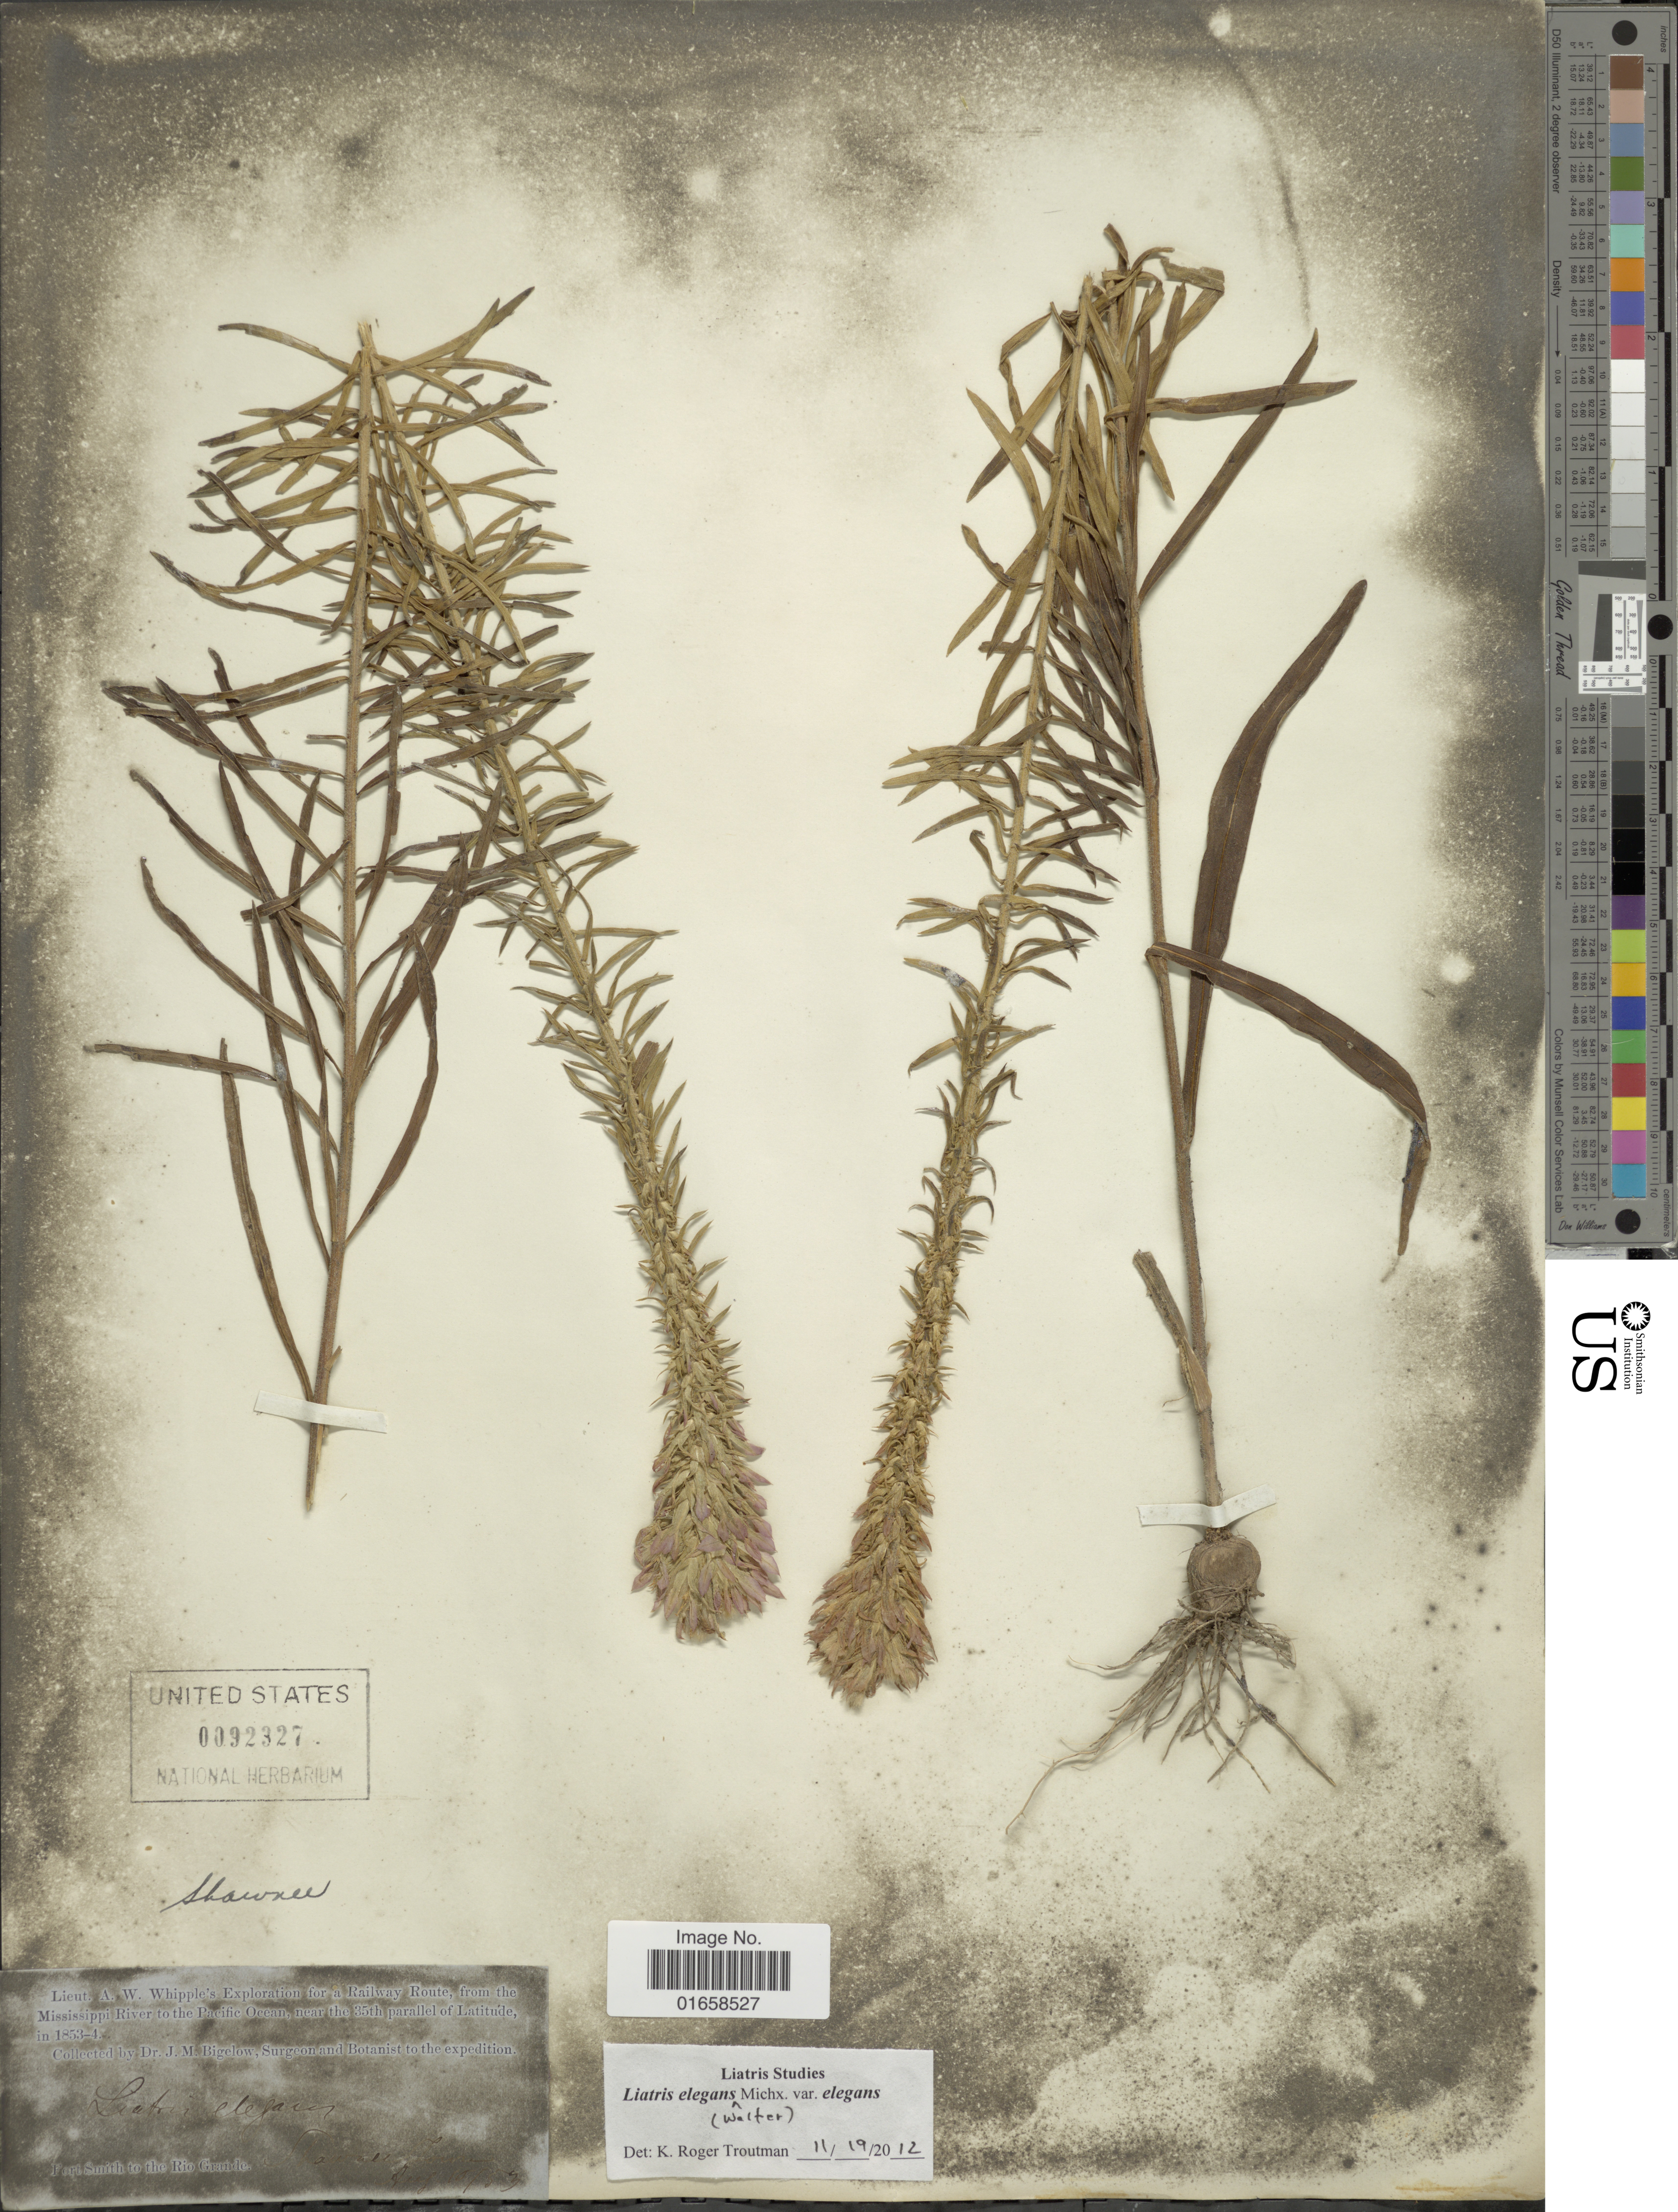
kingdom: Plantae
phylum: Tracheophyta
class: Magnoliopsida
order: Asterales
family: Asteraceae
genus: Liatris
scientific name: Liatris elegans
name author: (Walter) Michx.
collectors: J. M. Bigelow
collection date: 1853/1854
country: United States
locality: Fort Smith to the Rio Grande, Mississippi River to the Pacific Ocean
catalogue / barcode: US 92327